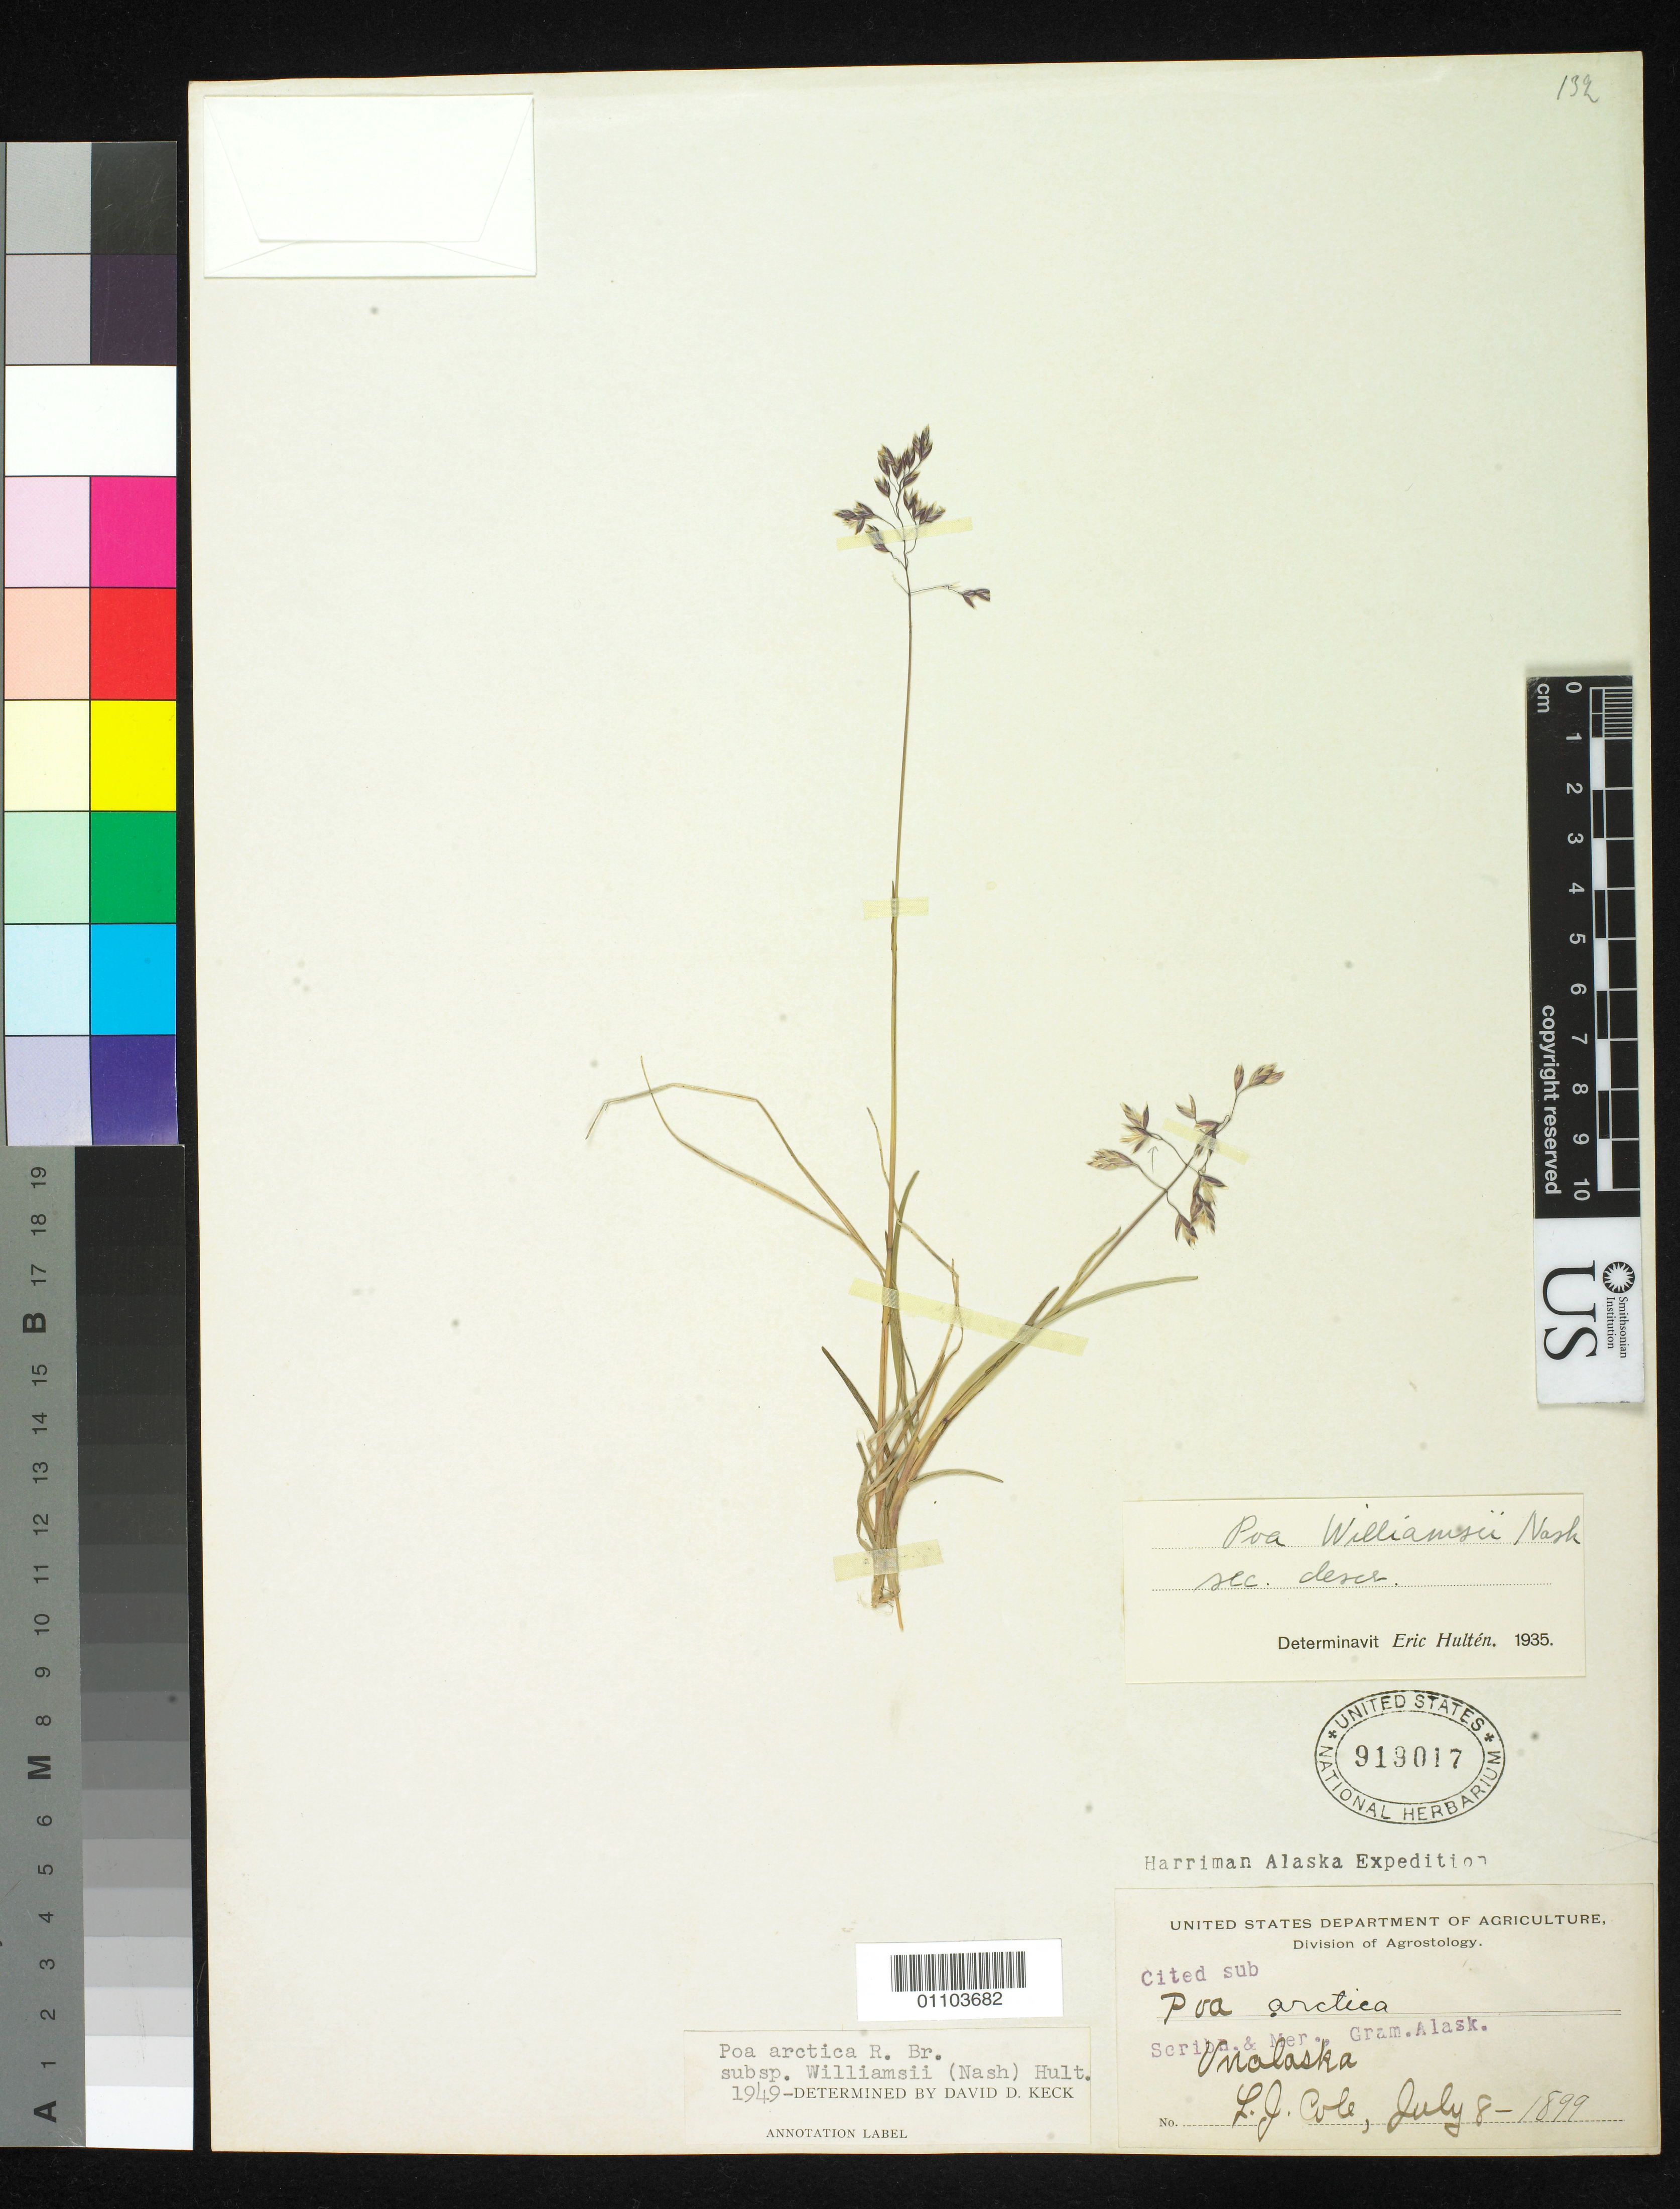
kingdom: Plantae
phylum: Tracheophyta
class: Liliopsida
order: Poales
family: Poaceae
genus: Poa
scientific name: Poa artica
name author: R. Br.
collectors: L. Cole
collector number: s..n.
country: United States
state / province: Alaska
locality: Unalaska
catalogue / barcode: US 919017